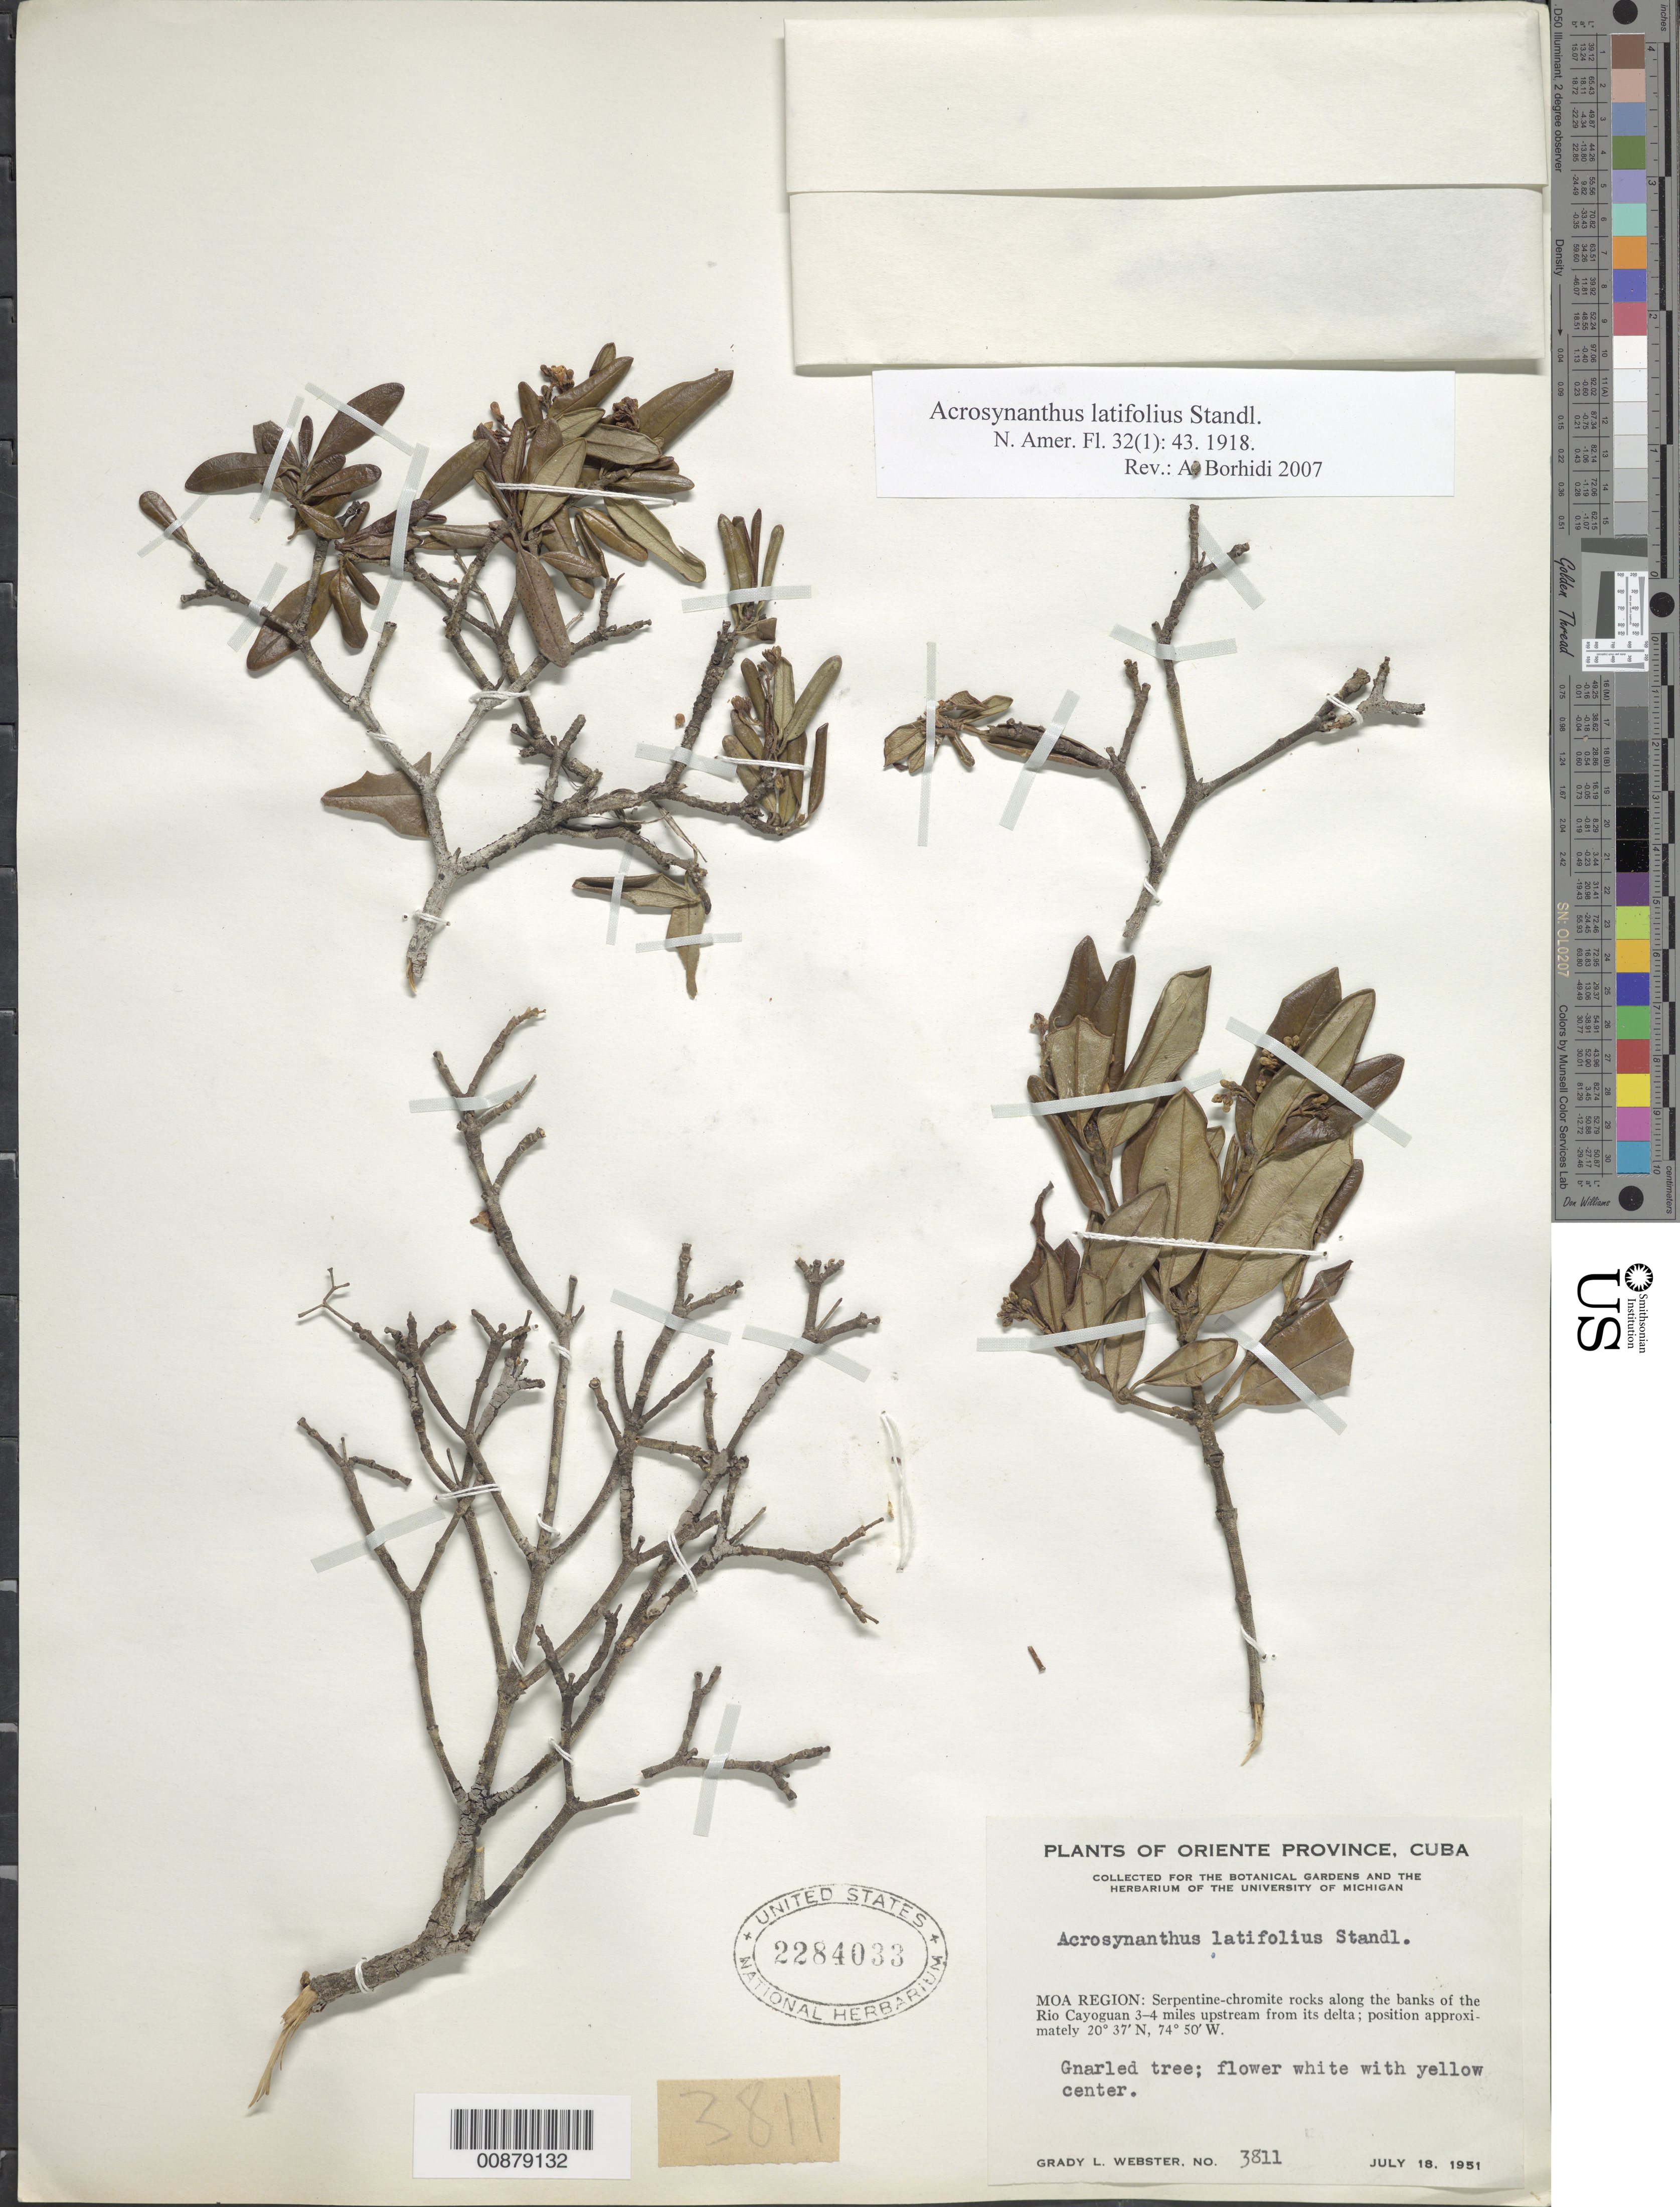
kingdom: Plantae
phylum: Tracheophyta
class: Magnoliopsida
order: Gentianales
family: Rubiaceae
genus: Acrosynanthus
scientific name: Acrosynanthus latifolius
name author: Standl.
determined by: Borhidi, Attila L.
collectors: G. L. Webster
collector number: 3811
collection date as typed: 18 Jul 1951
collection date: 1951-07-18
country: Cuba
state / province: Holguín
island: Cuba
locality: Moa region, along banks of Rio Cayoguan, 3-4 mi upstream from its delta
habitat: Serpentine-chromate rocks along bank of river.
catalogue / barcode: US 2284033